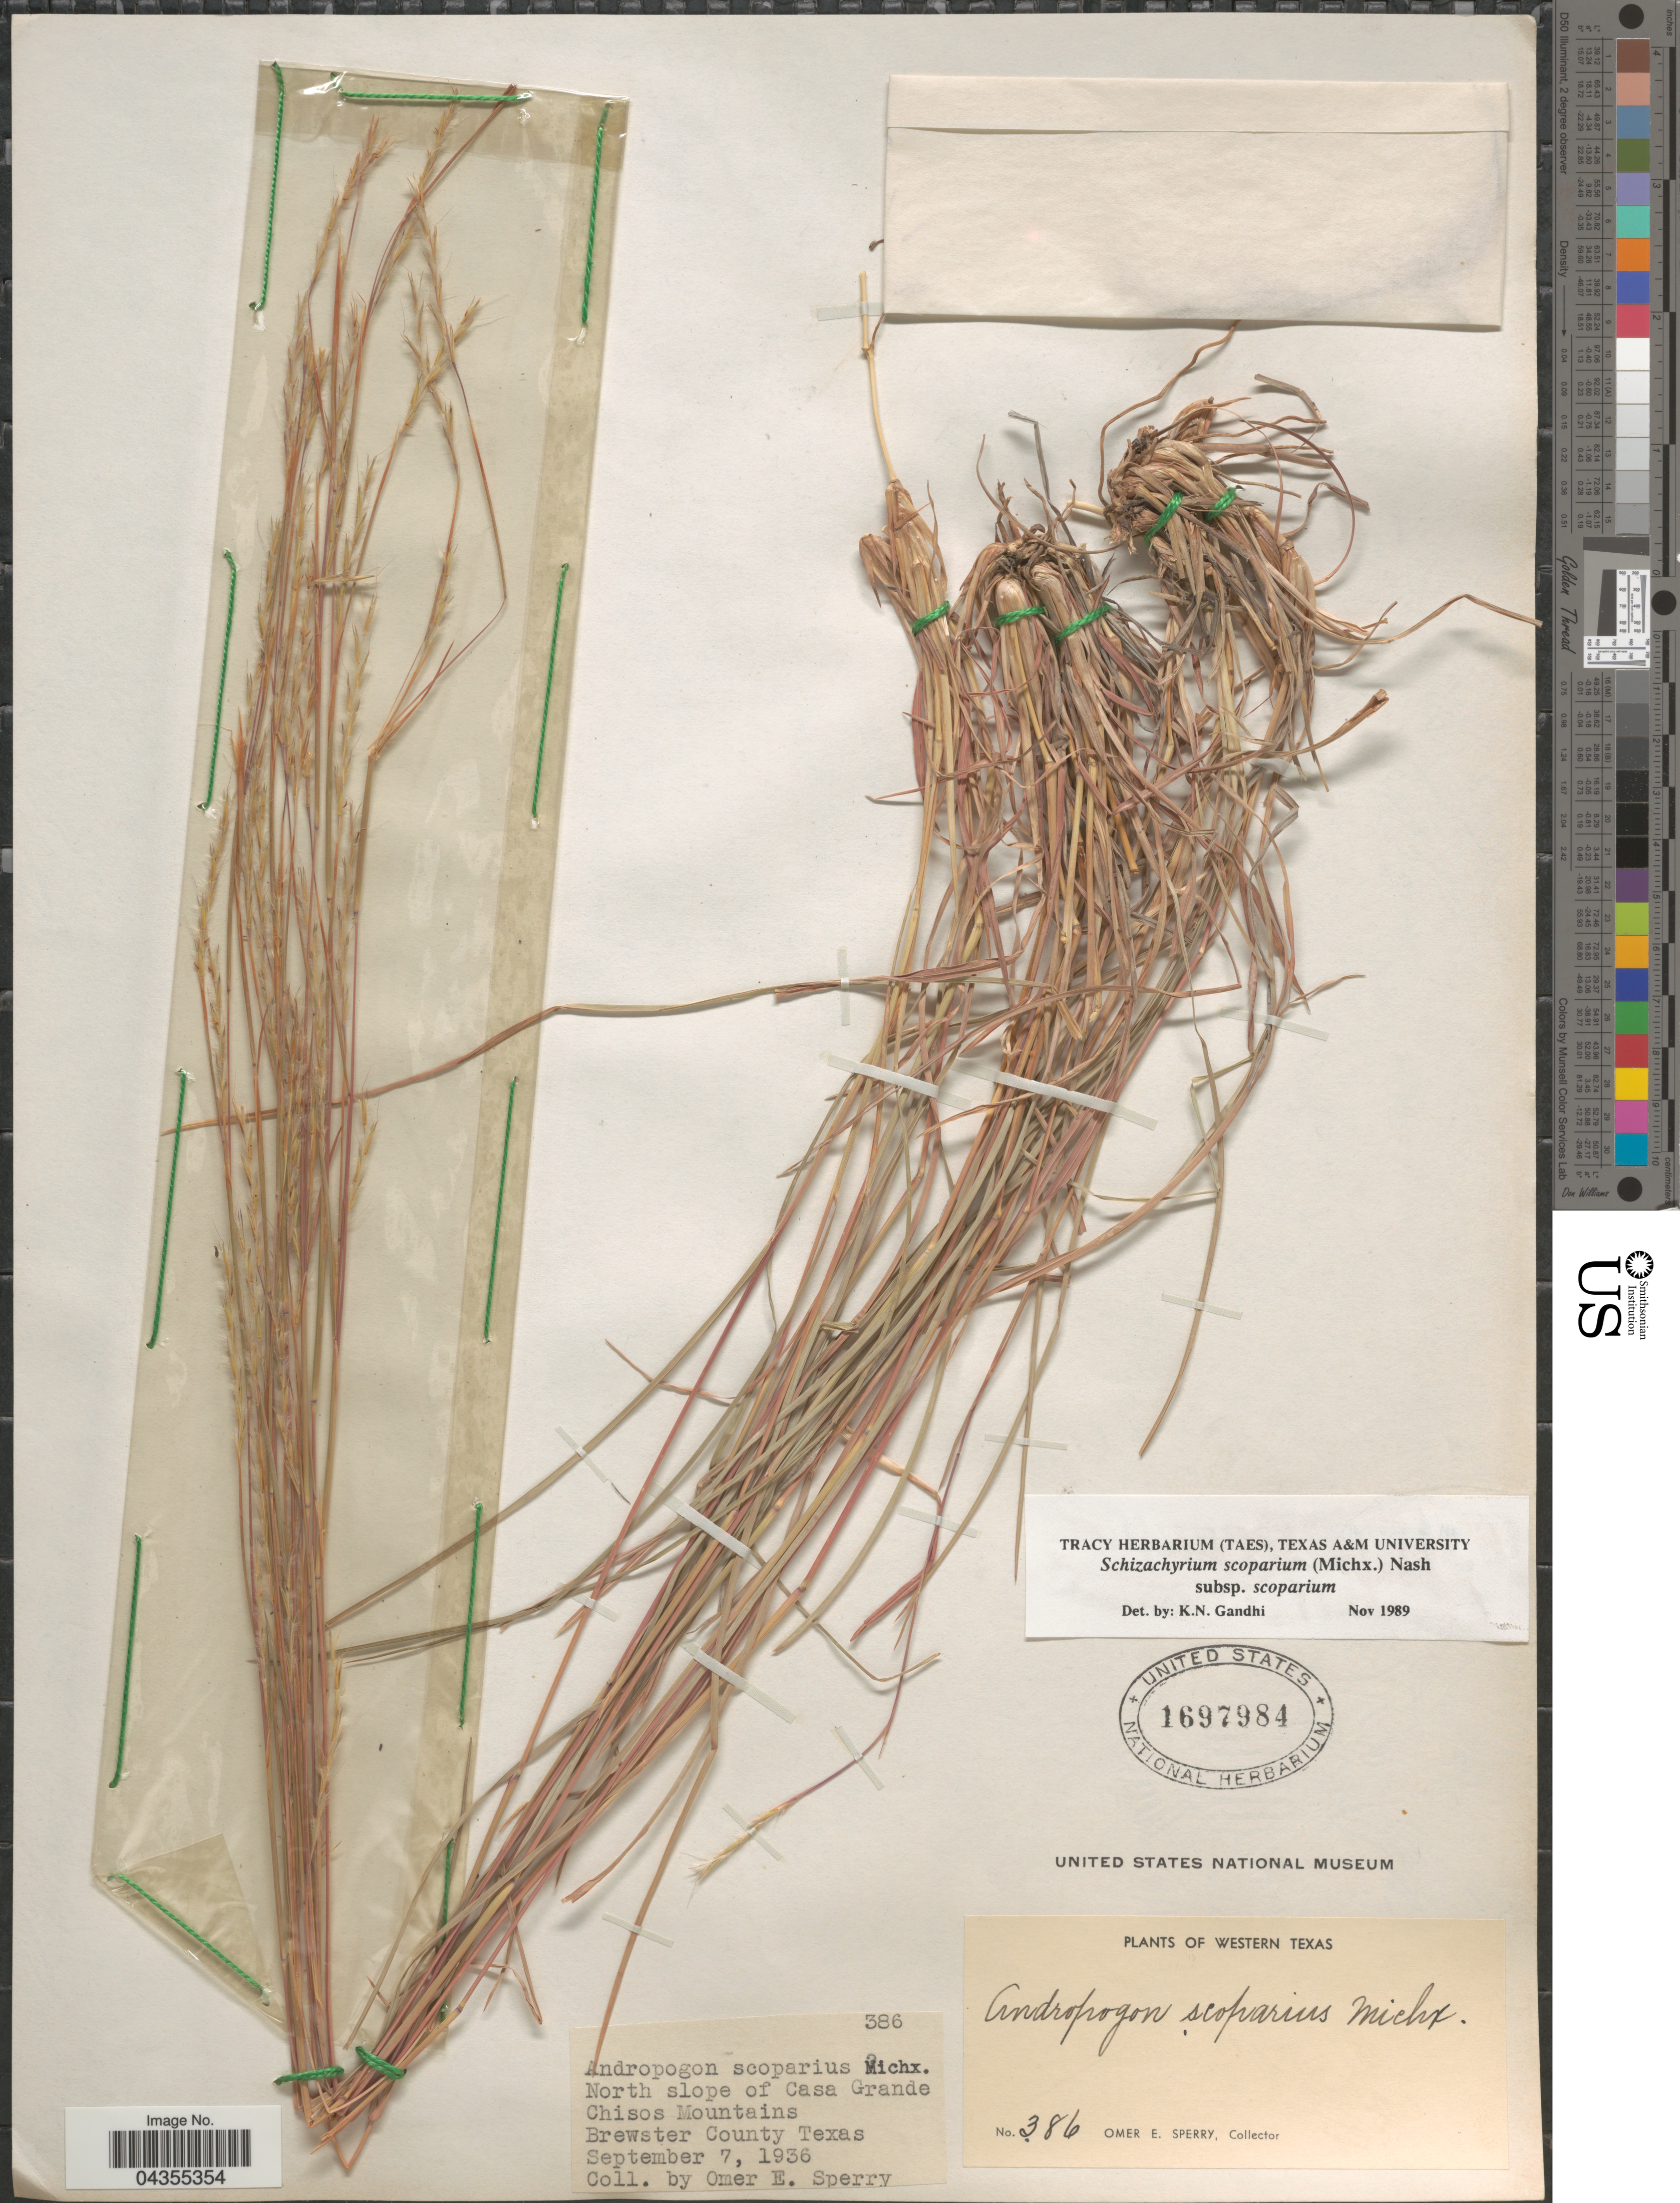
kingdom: Plantae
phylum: Tracheophyta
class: Liliopsida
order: Poales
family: Poaceae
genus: Schizachyrium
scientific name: Schizachyrium scoparium var. scoparium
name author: (Michx.) Nash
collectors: O. E. Sperry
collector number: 386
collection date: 1936-09-07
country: United States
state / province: Texas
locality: Western Texas. North slope of Casa Grande. Chisos Mountains. Brewster County.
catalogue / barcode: US 1697984